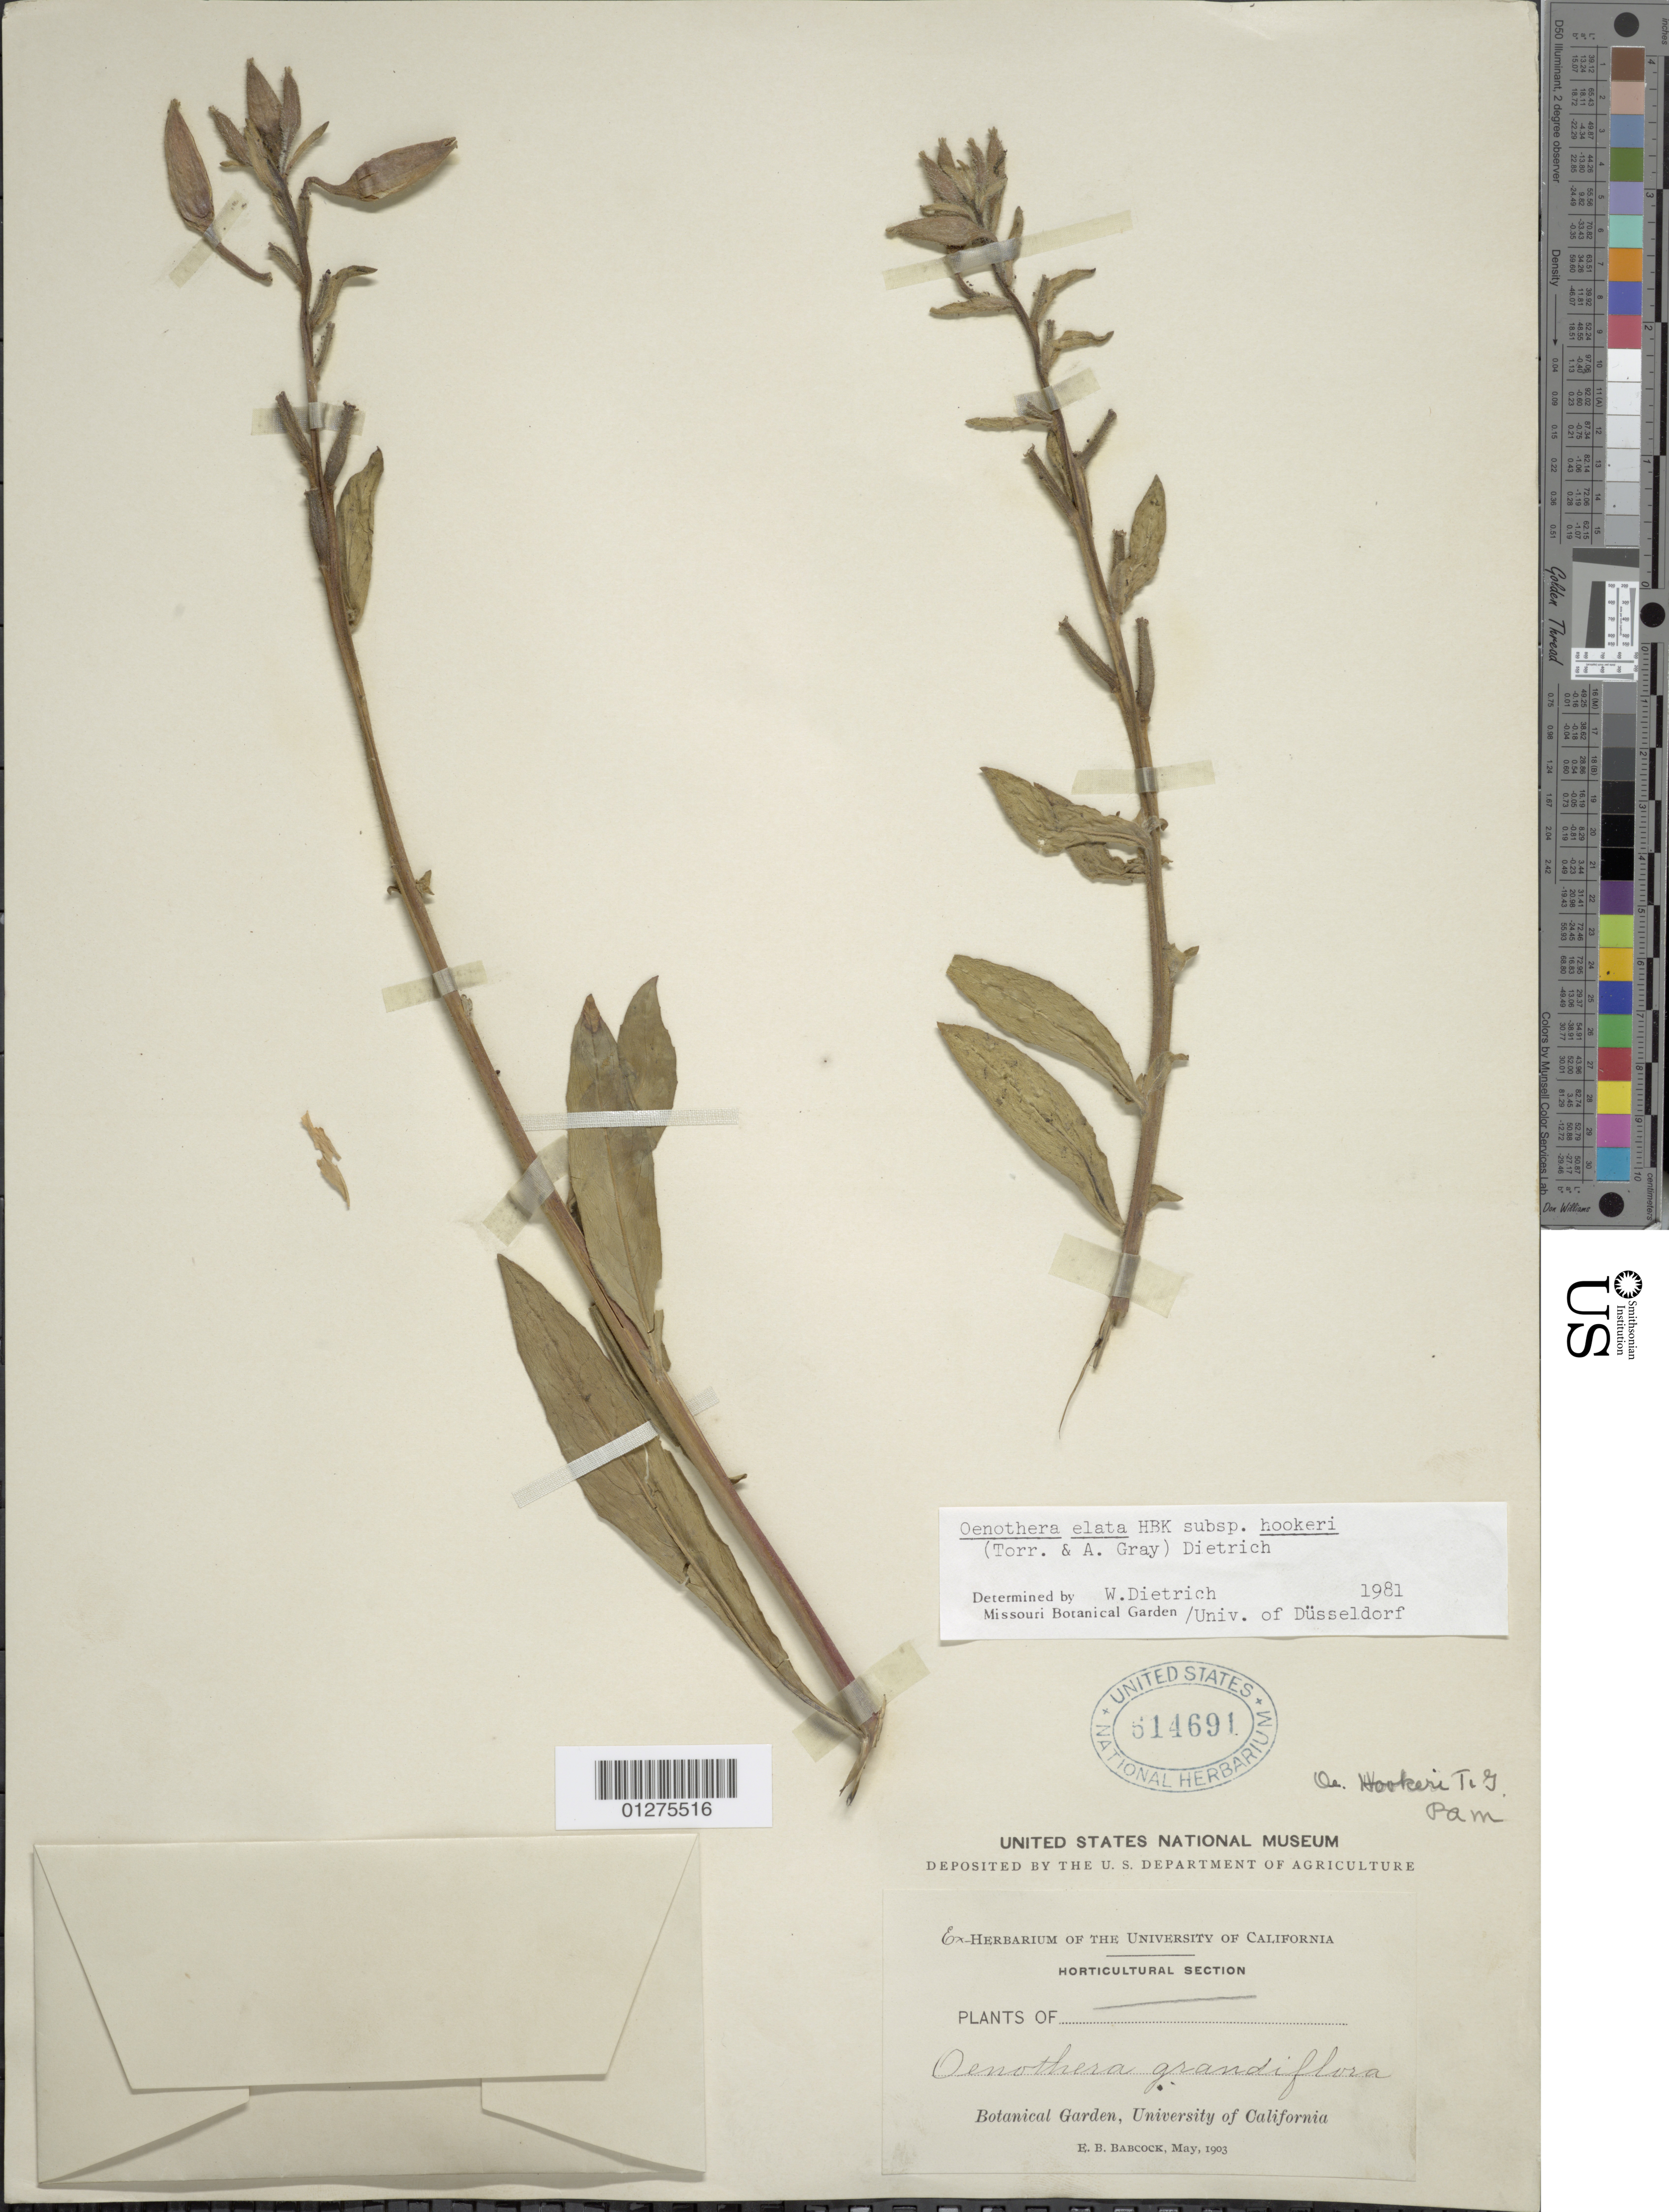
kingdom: Plantae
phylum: Tracheophyta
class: Magnoliopsida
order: Myrtales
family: Onagraceae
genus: Oenothera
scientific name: Oenothera elata subsp. hookeri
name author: (Torr. & A. Gray) W. Dietr. & W.L. Wagner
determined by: Dietrich, W.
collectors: E. B. Babcock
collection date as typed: May 1903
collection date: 1903-05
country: United States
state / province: California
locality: Botanical Garden, Univ. of California.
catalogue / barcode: US 614691